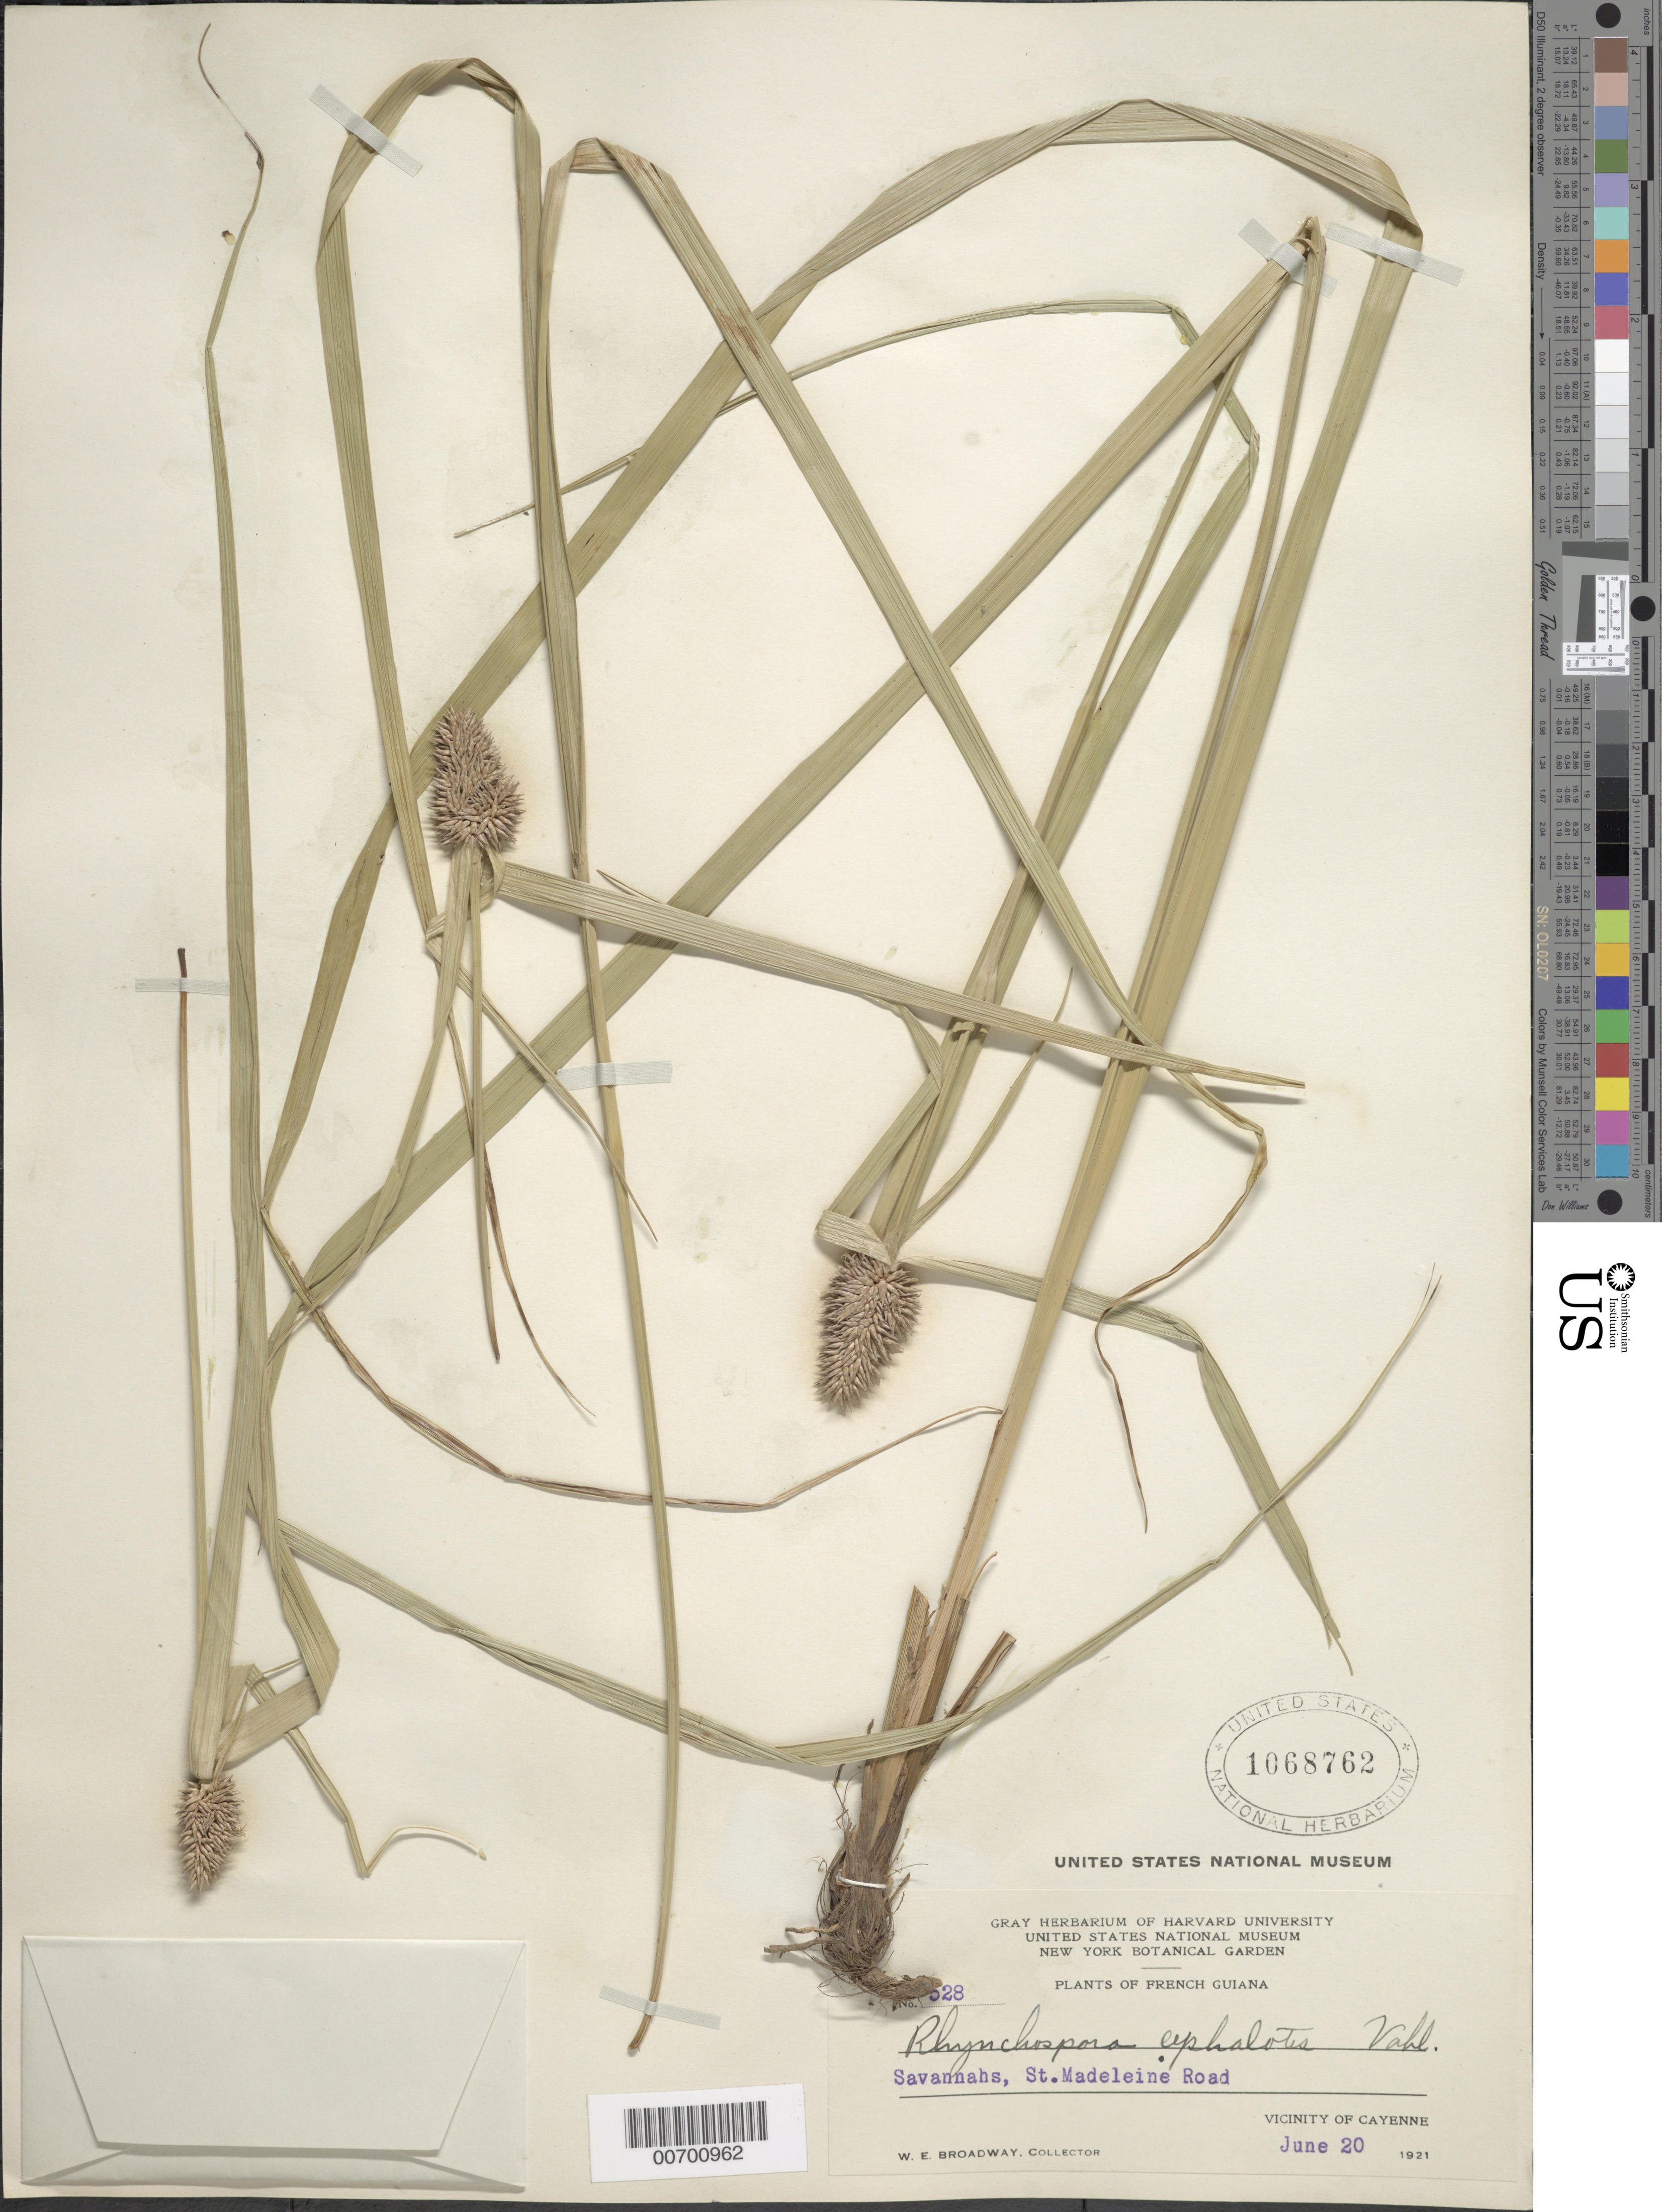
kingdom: Plantae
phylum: Tracheophyta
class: Liliopsida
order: Poales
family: Cyperaceae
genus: Rhynchospora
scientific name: Rhynchospora cephalotes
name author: (L.) Vahl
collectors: W. E. Broadway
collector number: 528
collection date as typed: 20-Jun-21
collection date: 1921-06-20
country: French Guiana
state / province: Cayenne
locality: Cayenne, vic., St. Madeleine Road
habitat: Savanna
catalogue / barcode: US 1068762